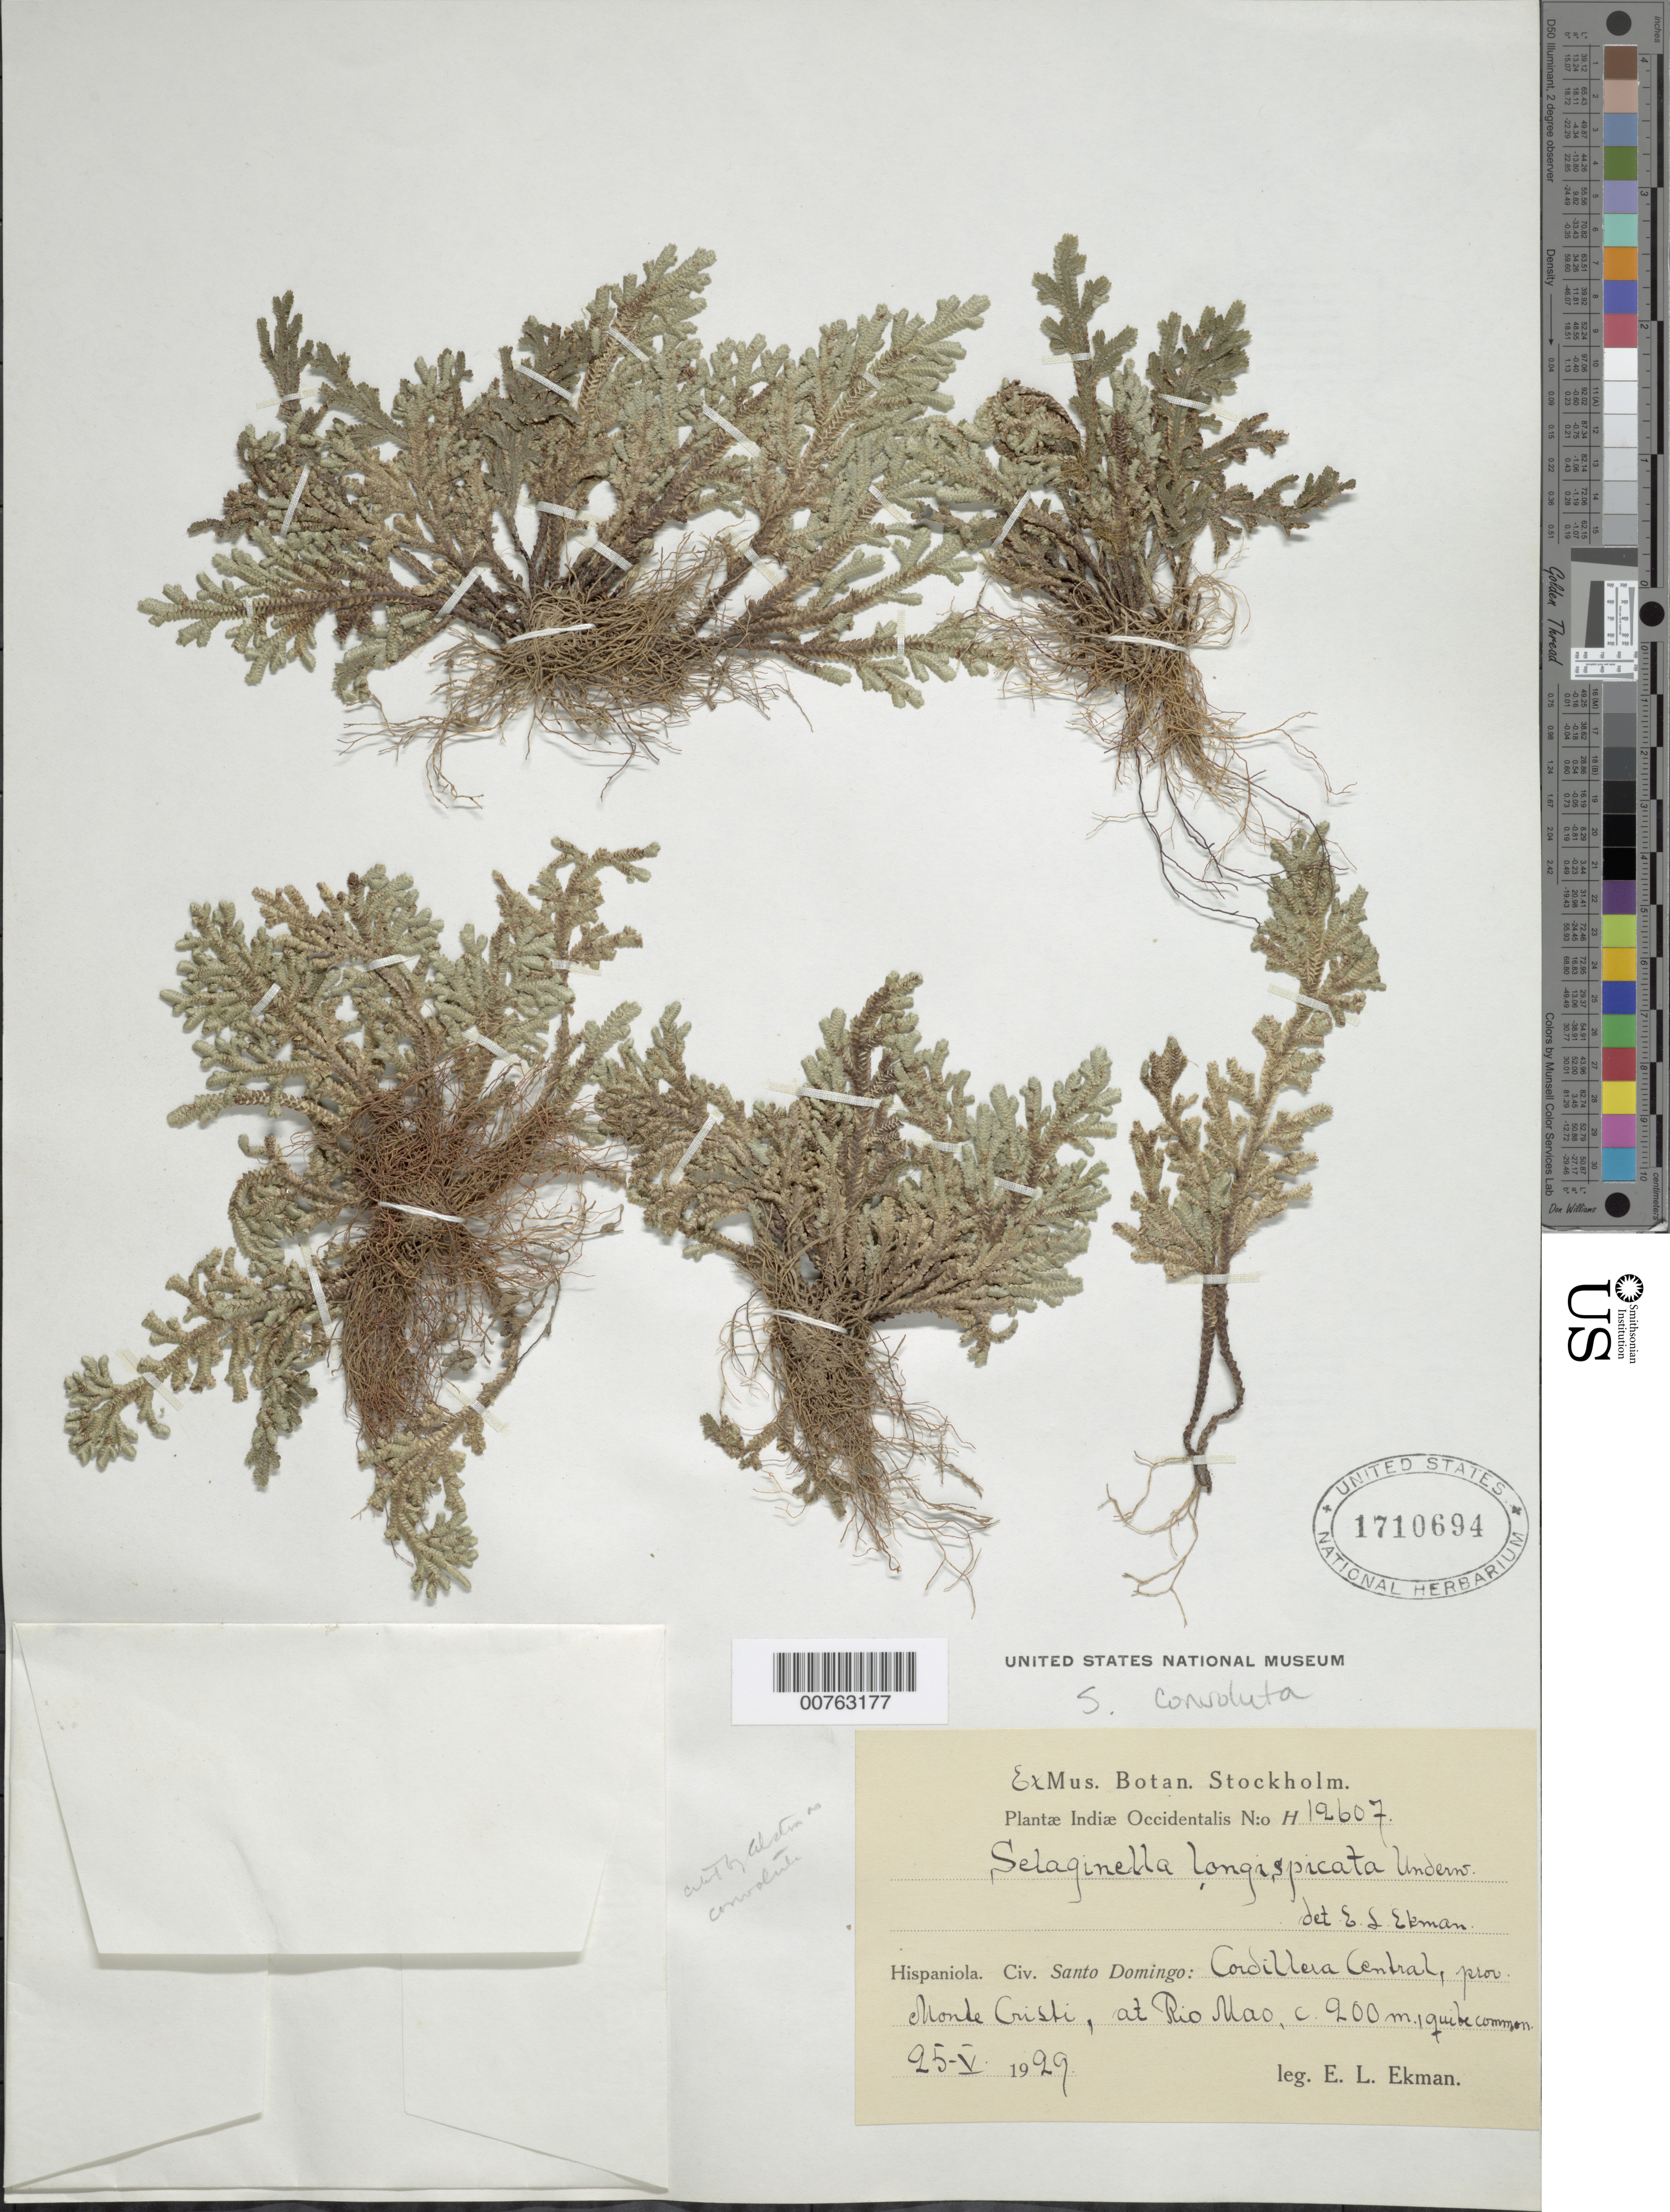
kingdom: Plantae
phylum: Tracheophyta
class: Lycopodiopsida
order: Selaginellales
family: Selaginellaceae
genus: Selaginella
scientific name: Selaginella convoluta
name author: (Arn.) Spring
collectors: E. L. Ekman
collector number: H 12607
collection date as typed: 25 May 1929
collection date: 1929-05-25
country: Dominican Republic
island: Hispaniola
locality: Cordillera Central. Provincia Monte Cristi, at Río Mao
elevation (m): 200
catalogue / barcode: US 1710694